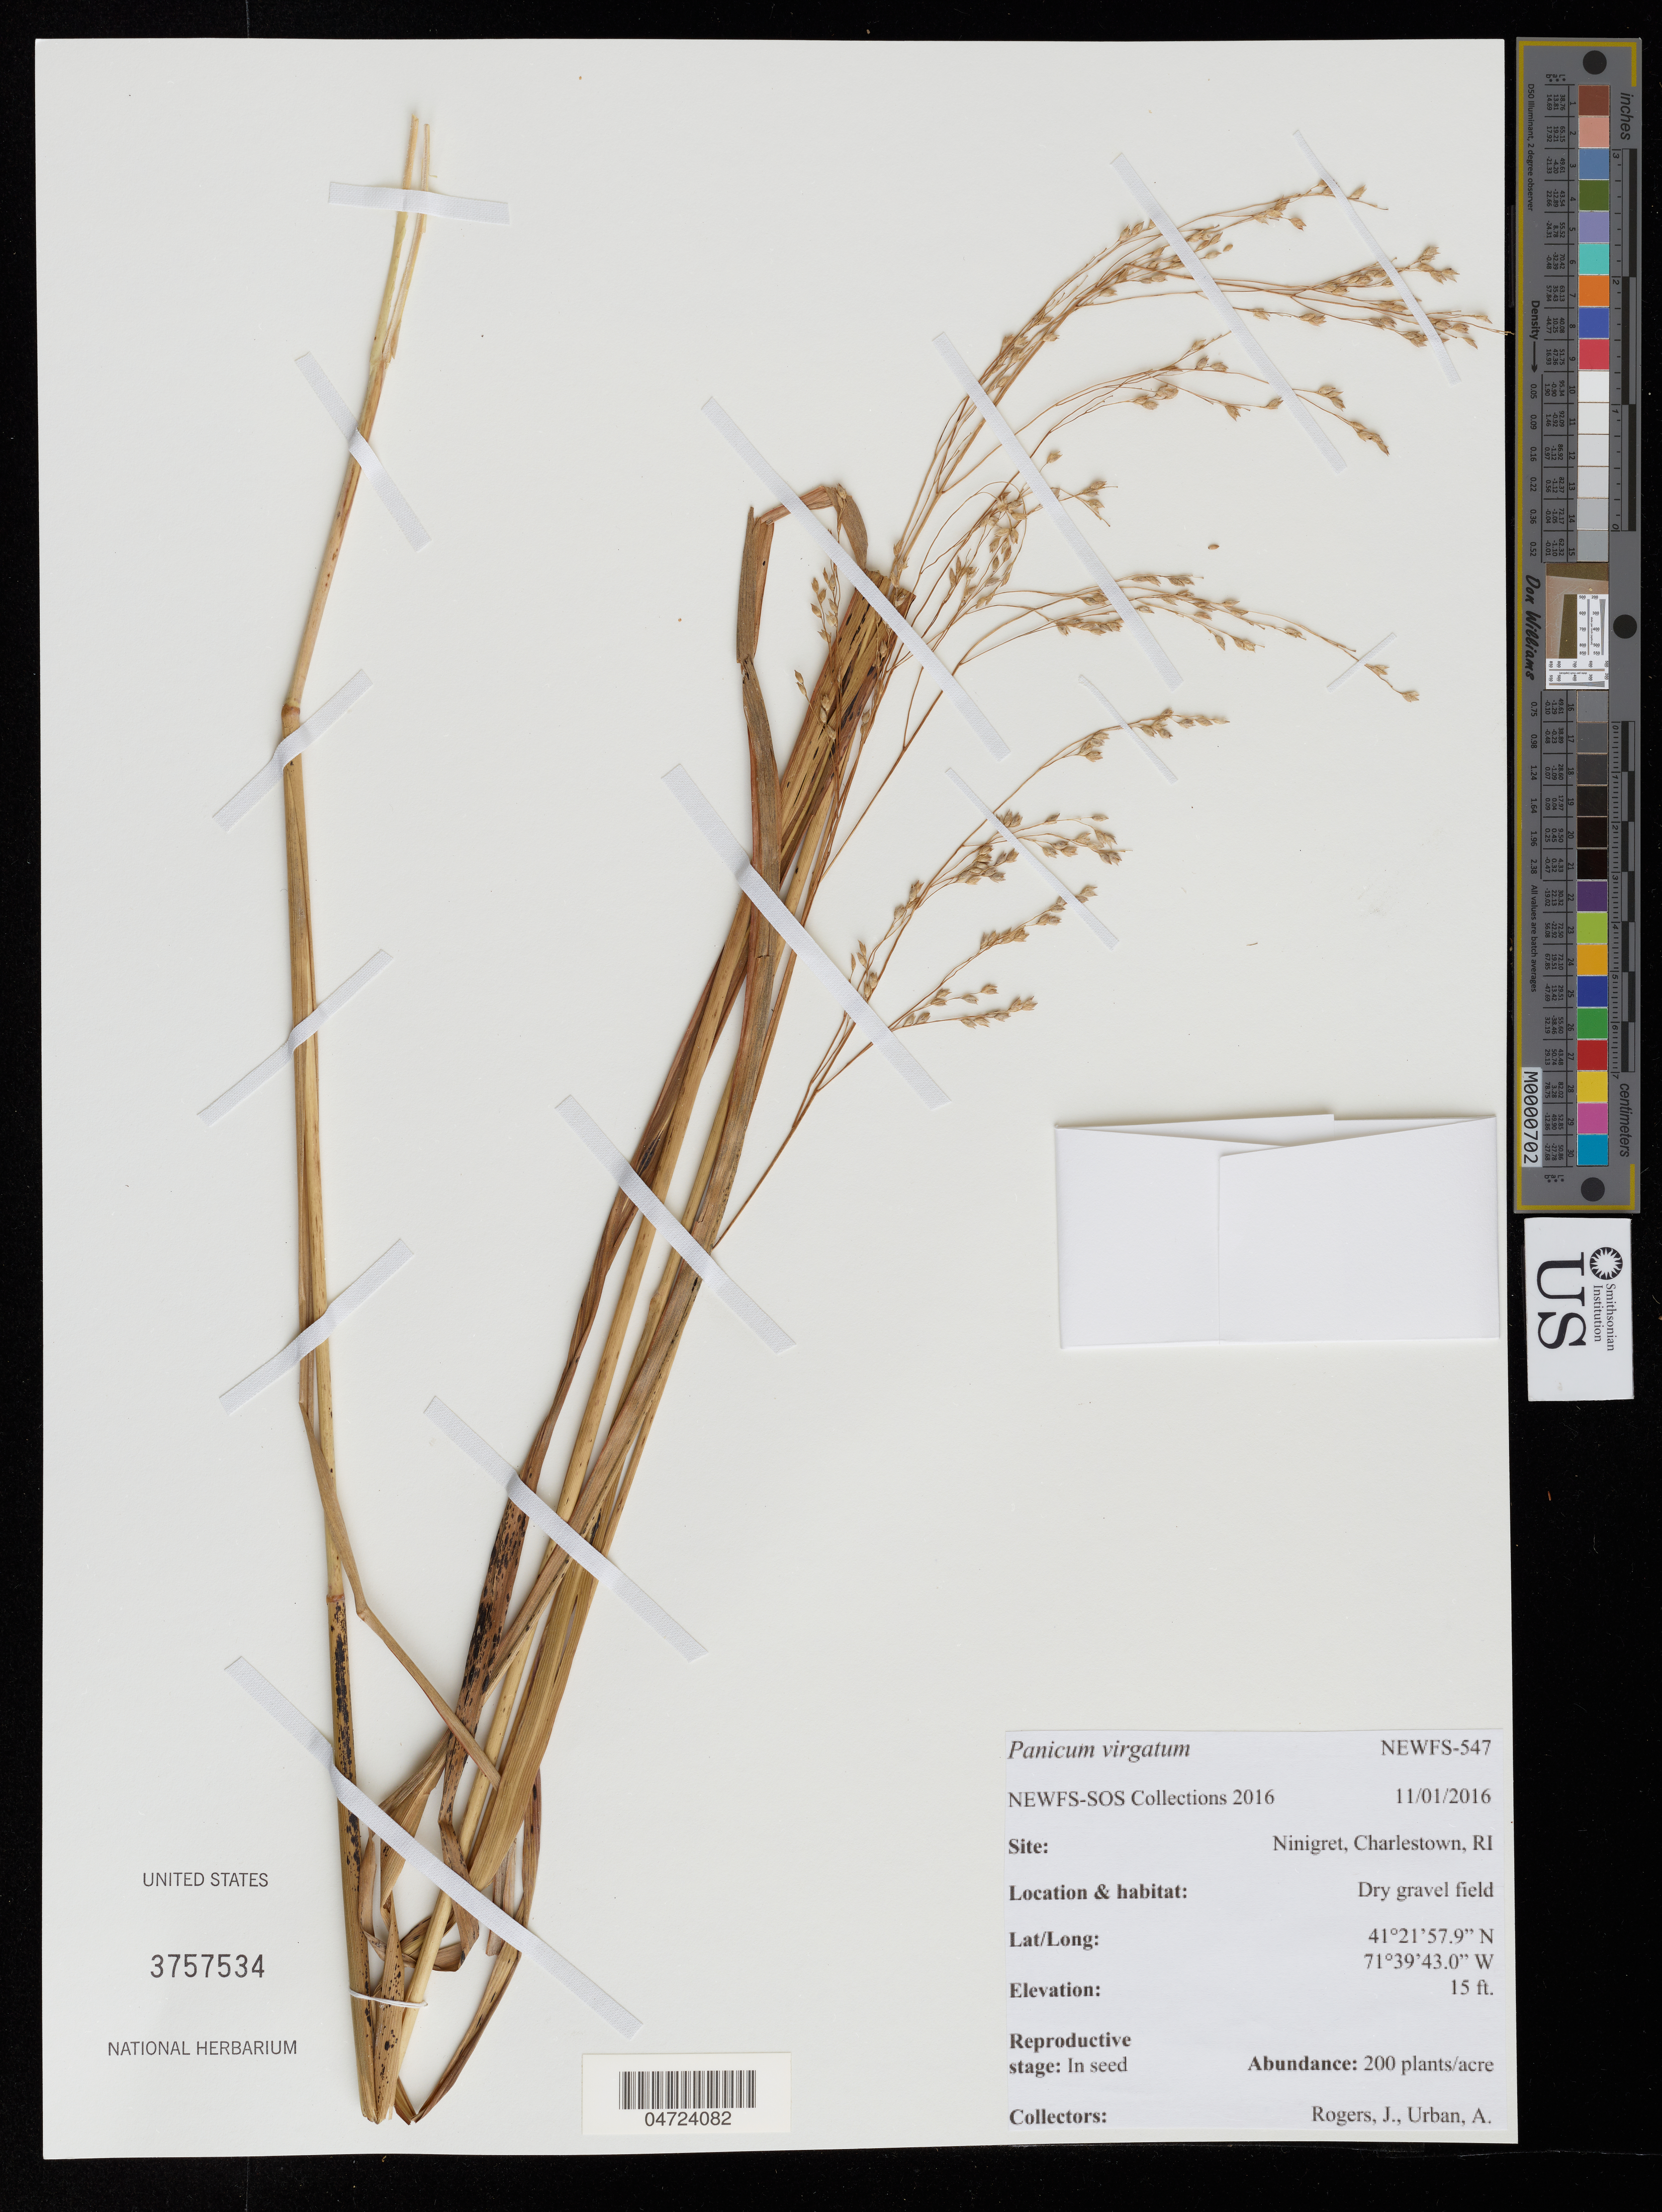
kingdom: Plantae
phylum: Tracheophyta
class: Liliopsida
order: Poales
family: Poaceae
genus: Panicum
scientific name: Panicum virgatum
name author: L.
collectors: J. Rogers & A. Urban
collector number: NEWFS-547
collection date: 2016-11-01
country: United States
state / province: Rhode Island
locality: Site: Ninigret, Charlestown, RI. Dry gravel field.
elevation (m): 5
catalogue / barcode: US 3757534